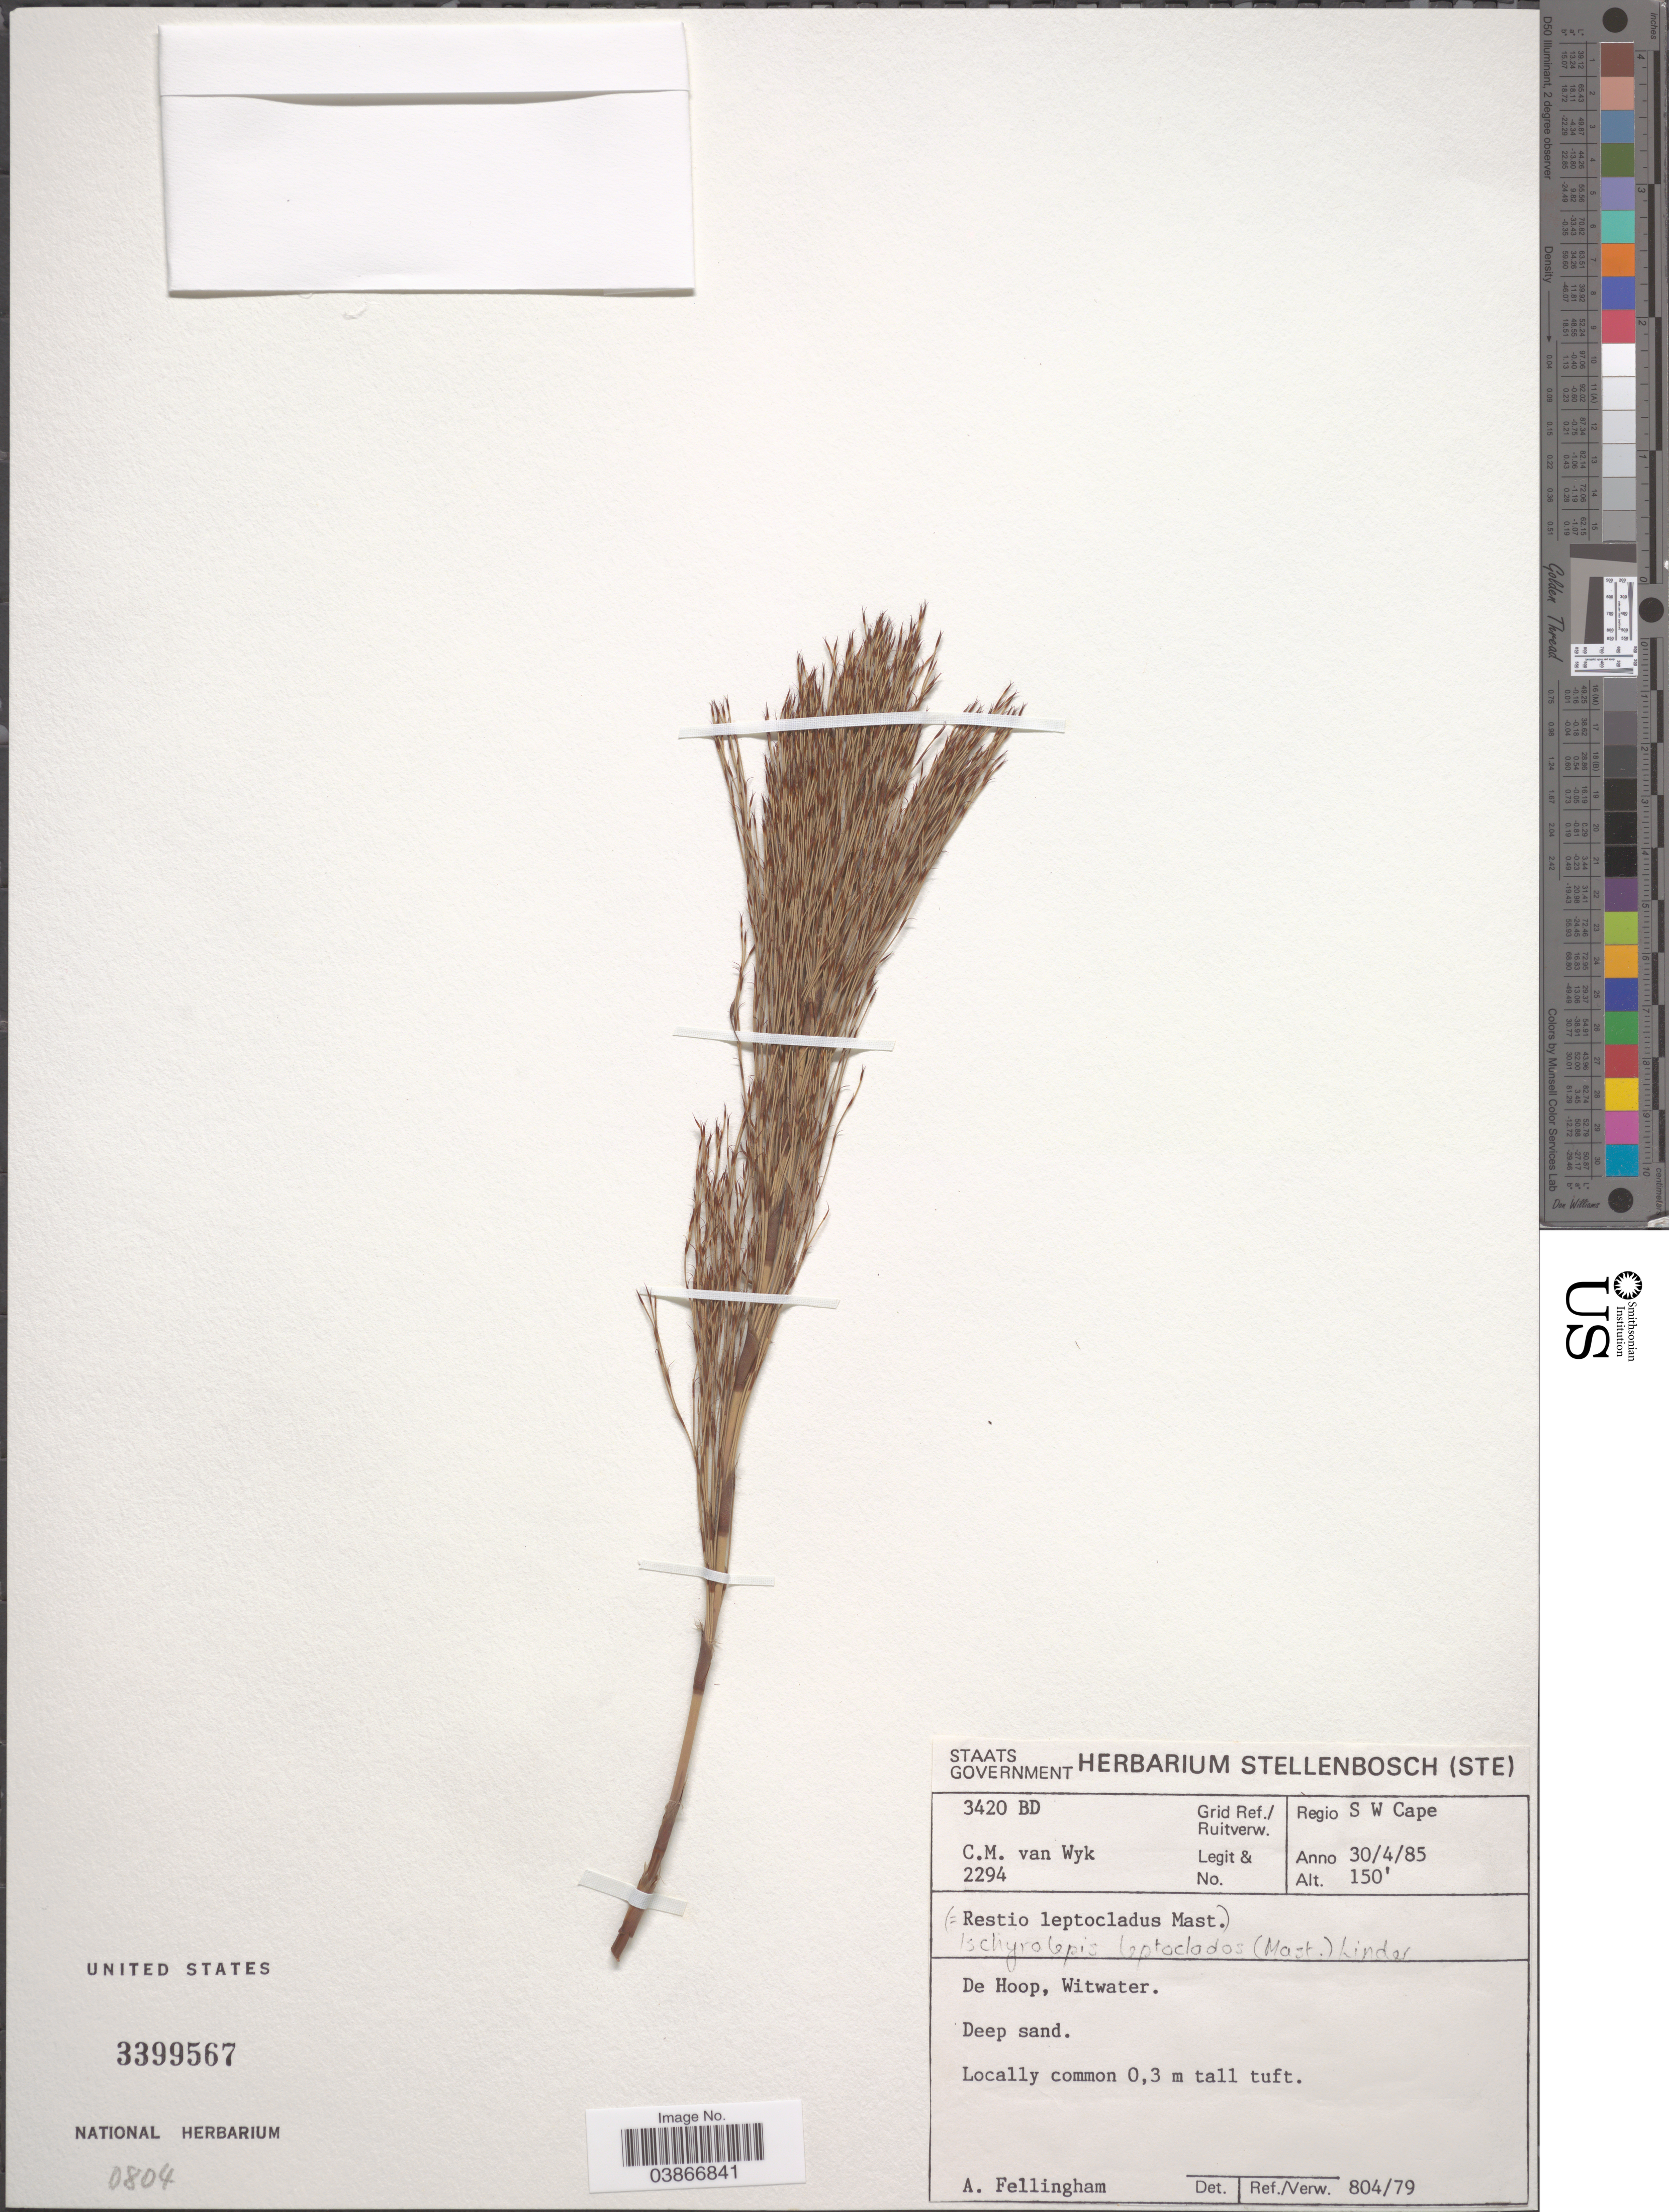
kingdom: Plantae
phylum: Tracheophyta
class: Liliopsida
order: Poales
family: Restionaceae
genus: Restio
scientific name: Restio leptoclados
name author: Mast.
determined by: Strong, Mark T., (BOT), Smithsonian Institution - National Museum of Natural History (UNITED STATES)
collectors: C. Van Wyk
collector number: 2294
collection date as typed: Transcribed d/m/y: 30/4/85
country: South Africa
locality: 3420 BD. Grid Ref./Ruitverw. Regio S W Cape. De Hoop, Witwater.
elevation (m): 46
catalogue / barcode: US 3399567